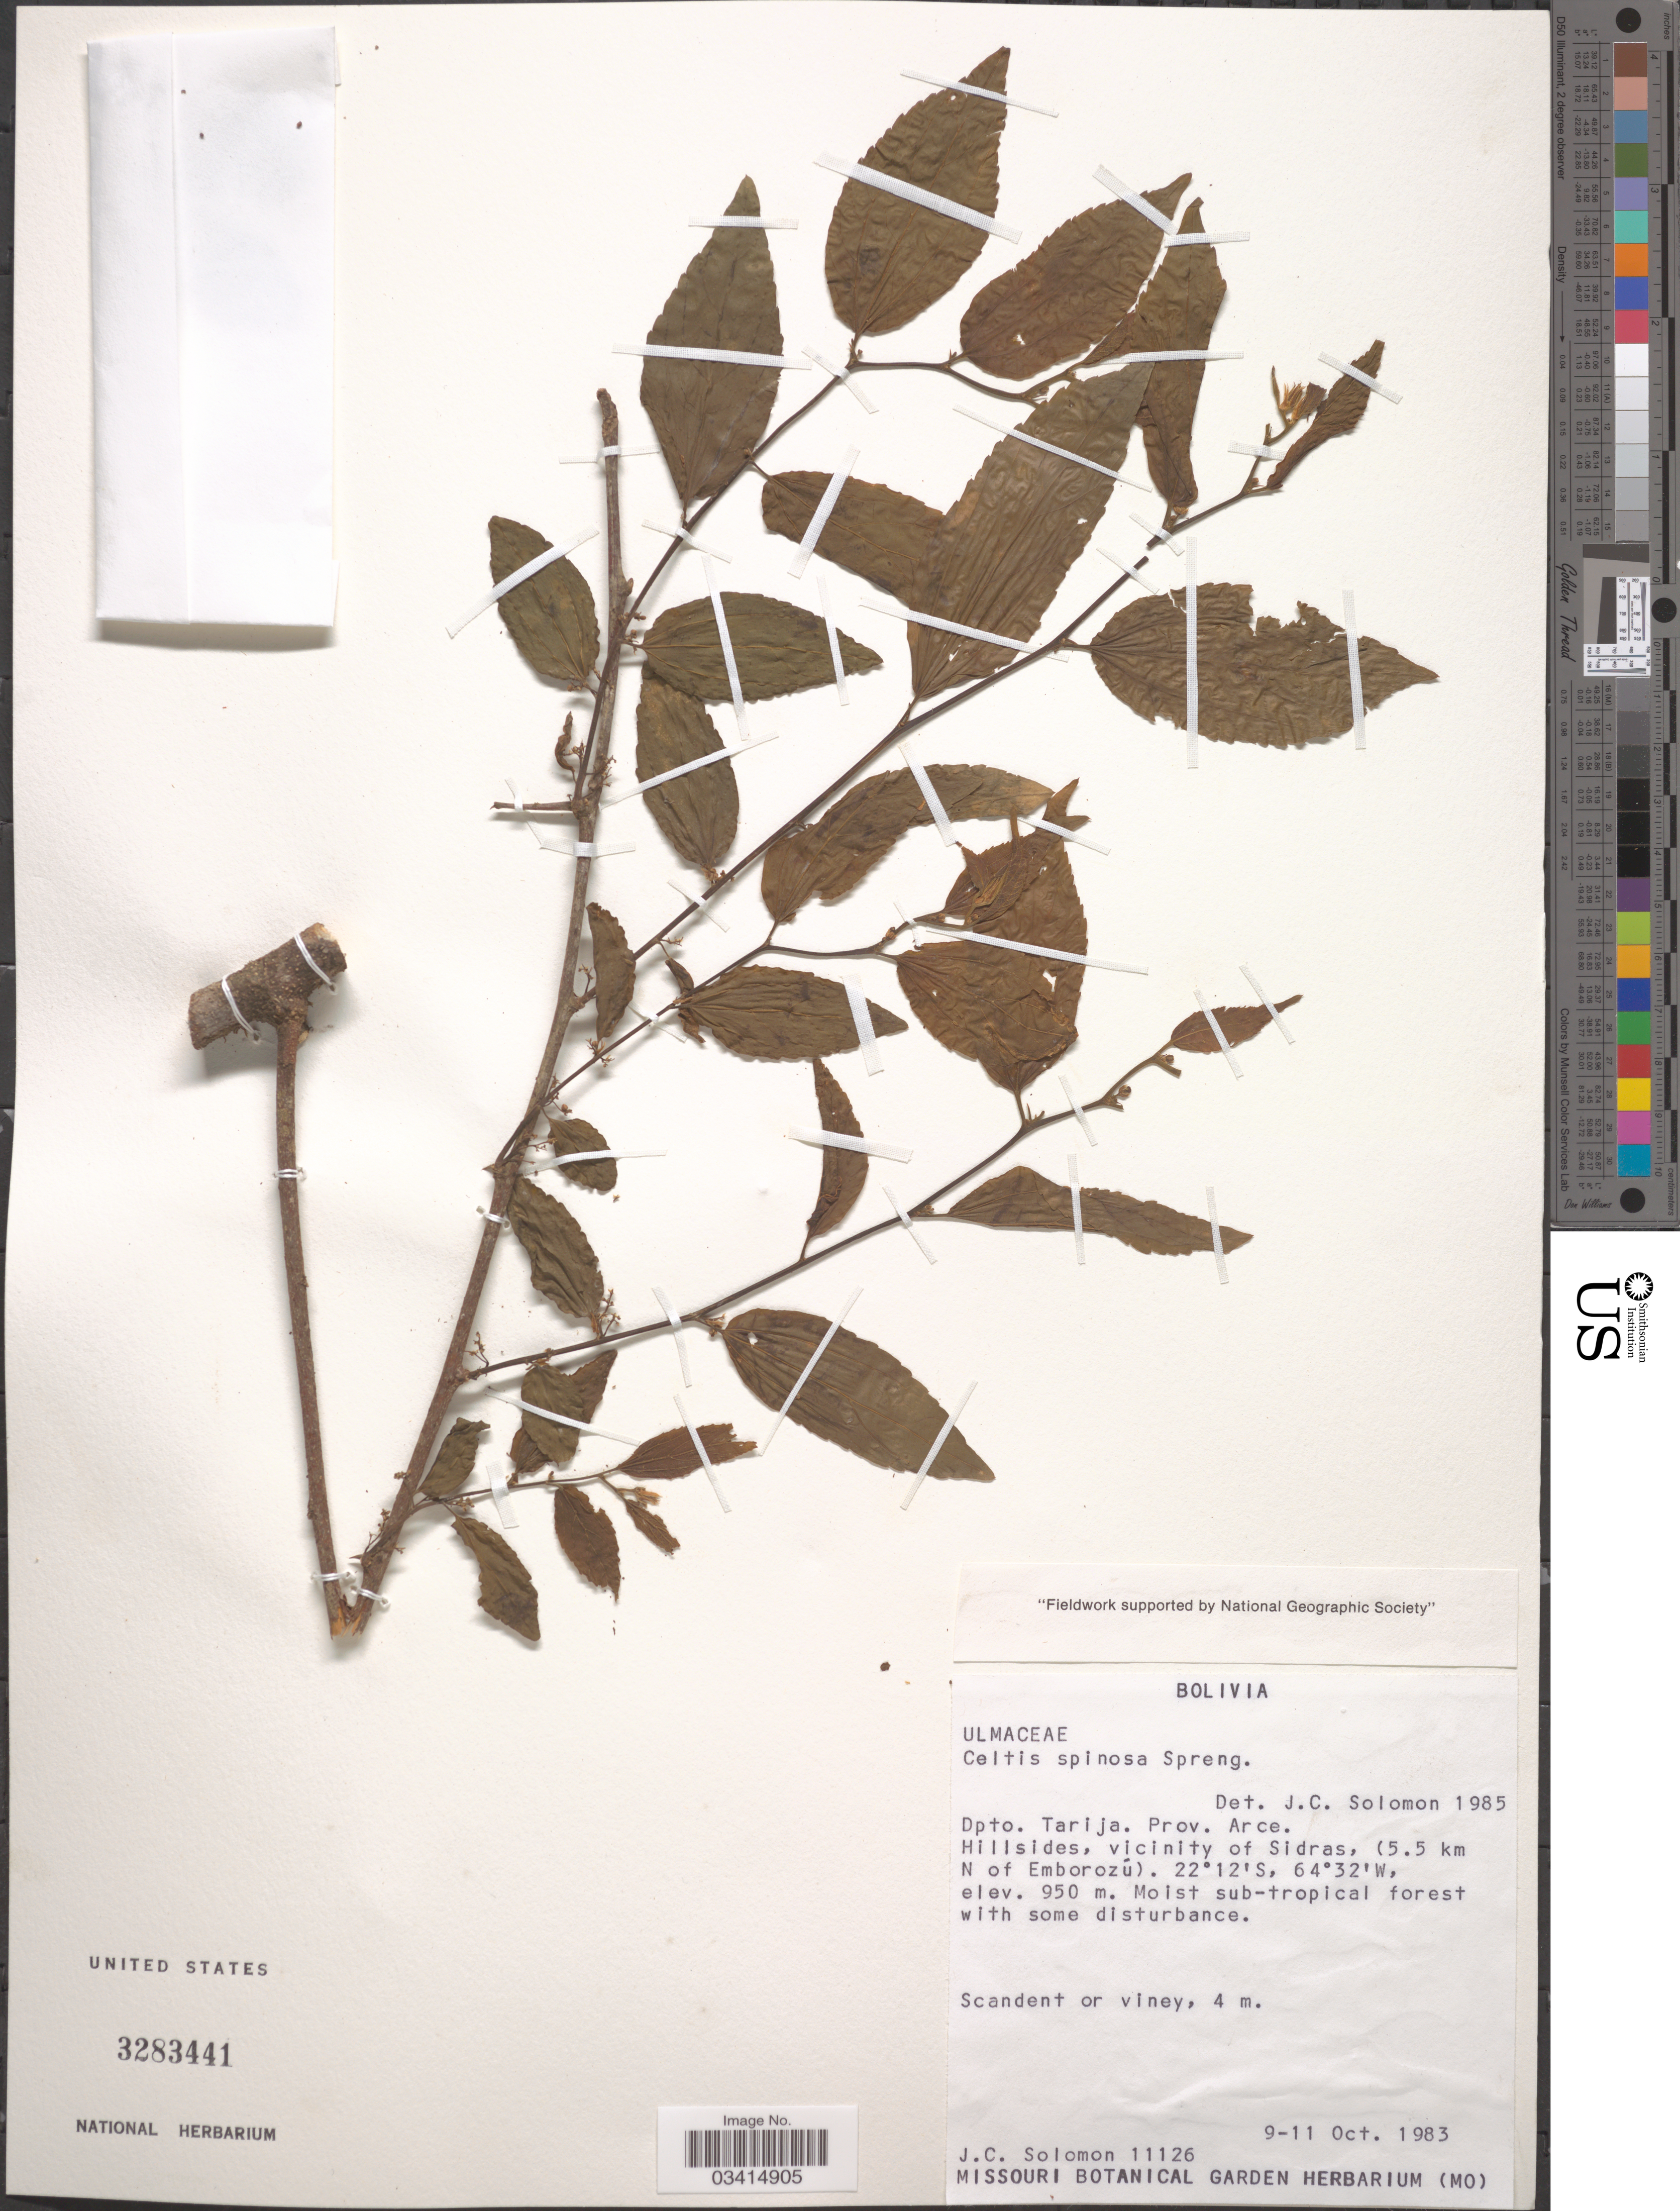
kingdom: Plantae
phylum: Tracheophyta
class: Magnoliopsida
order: Rosales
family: Cannabaceae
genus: Celtis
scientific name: Celtis spinosa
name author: Ruiz ex Miq.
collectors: J. C. Solomon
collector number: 11126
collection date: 1983-10-09/1983-10-11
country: Bolivia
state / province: Tarija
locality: Dpto. Tarija. Prov. Arce. Hillsides, vicinity of Sidras, (5.5 km N of Emborozú).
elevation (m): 950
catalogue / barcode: US 3283441